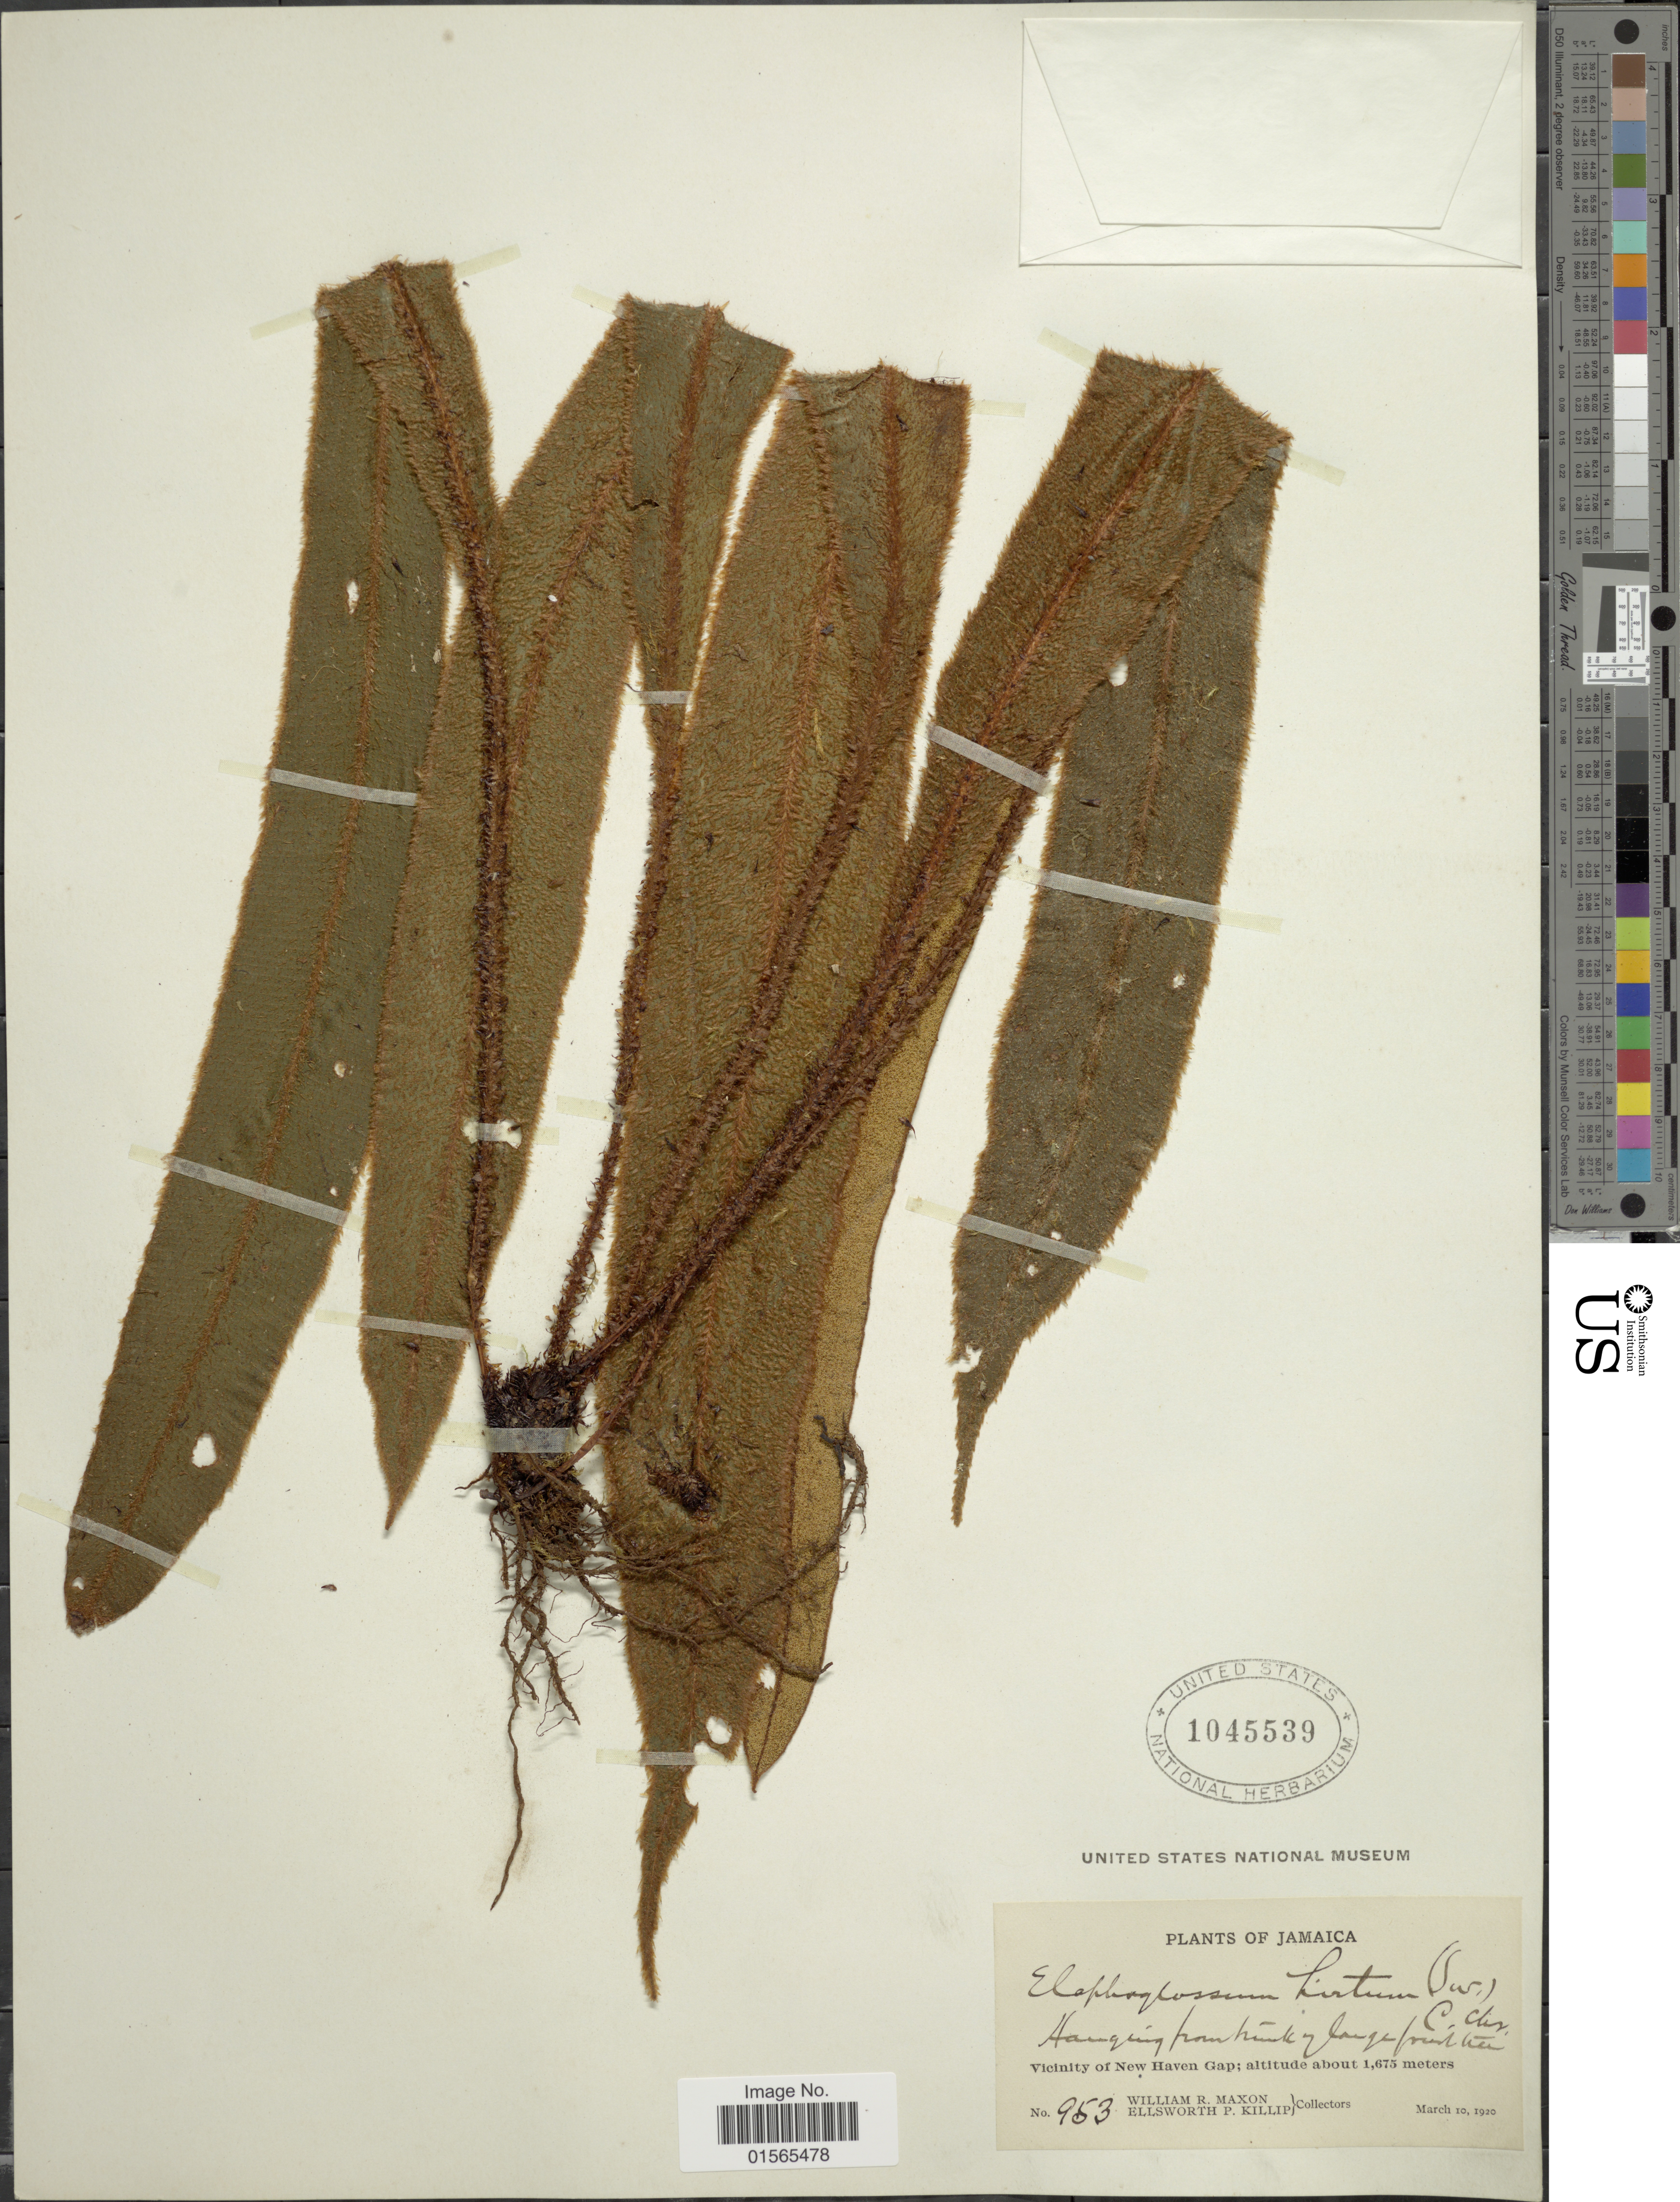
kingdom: Plantae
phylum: Tracheophyta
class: Polypodiopsida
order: Polypodiales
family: Dryopteridaceae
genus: Elaphoglossum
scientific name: Elaphoglossum hirtum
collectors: W. R. Maxon & E. P. Killip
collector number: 953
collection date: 1920-03-10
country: Jamaica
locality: Vicinity of New Haven Gap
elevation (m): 1675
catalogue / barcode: US 1045539